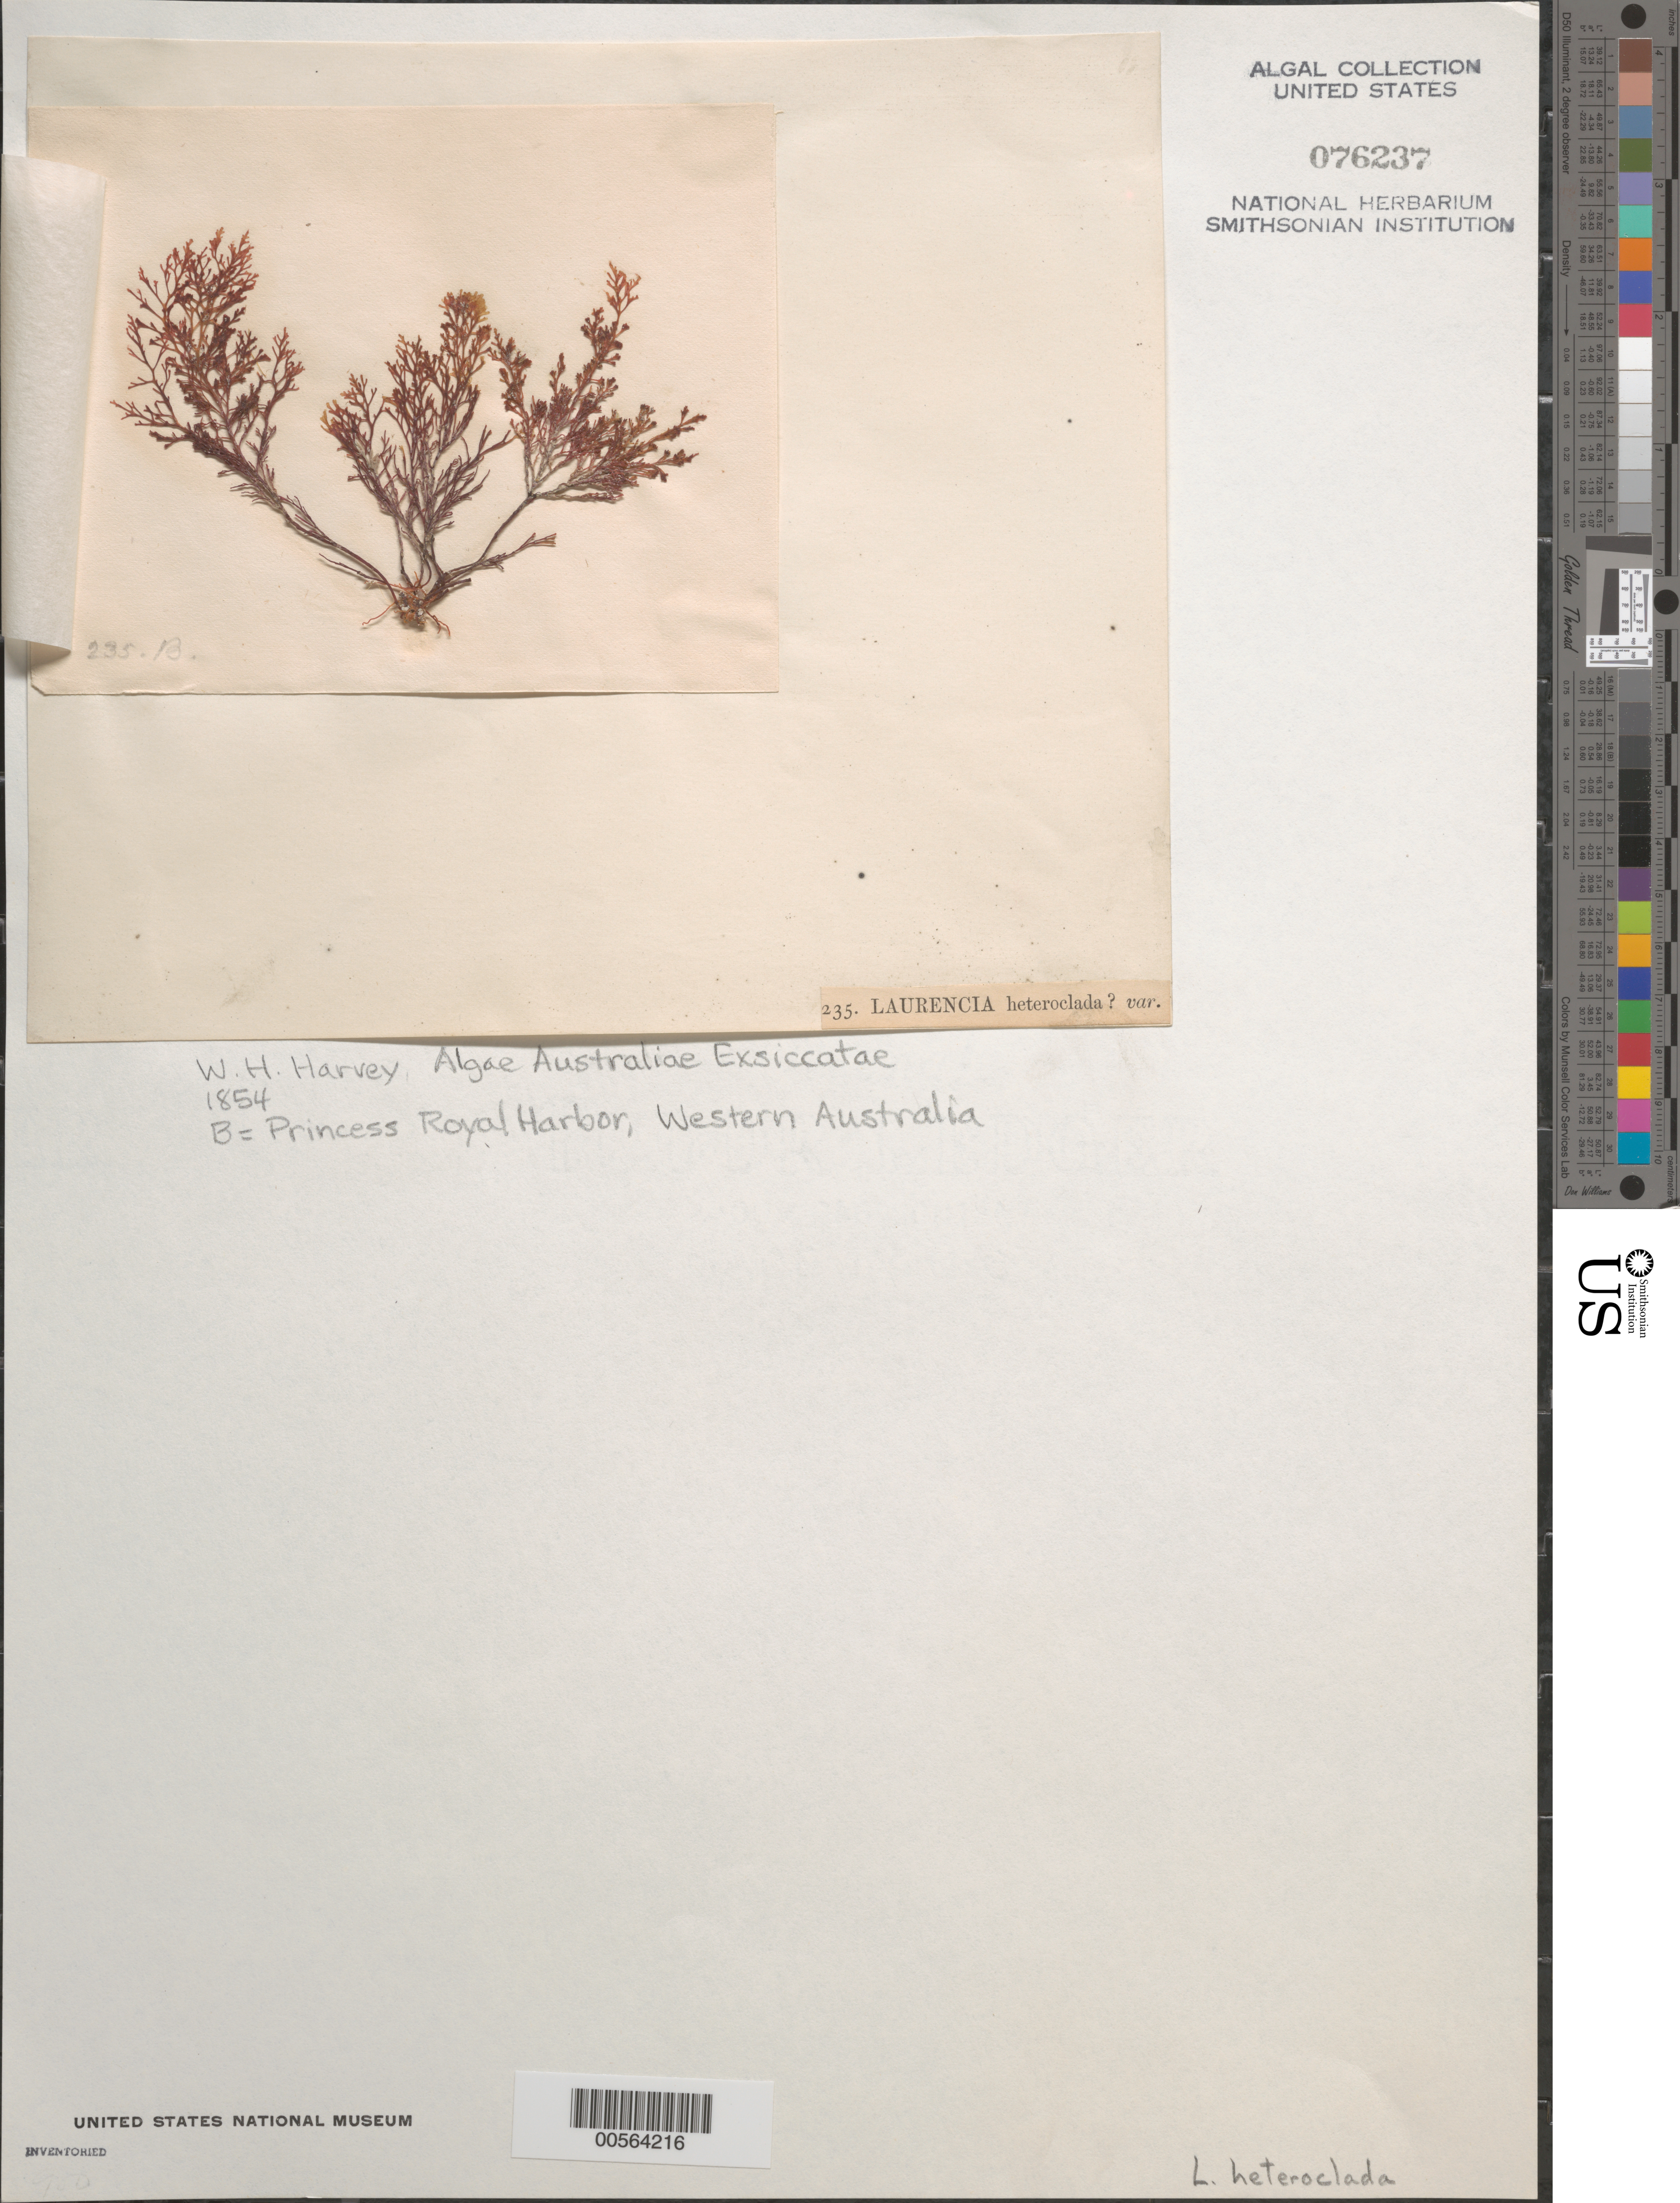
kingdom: Plantae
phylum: Rhodophyta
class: Florideophyceae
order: Ceramiales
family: Rhodomelaceae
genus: Laurencia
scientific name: Laurencia heteroclada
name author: Harv.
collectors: W. Harvey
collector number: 235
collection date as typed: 1854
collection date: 1854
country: Australia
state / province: Western Australia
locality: Princess Royal Harbor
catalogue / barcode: US 76237